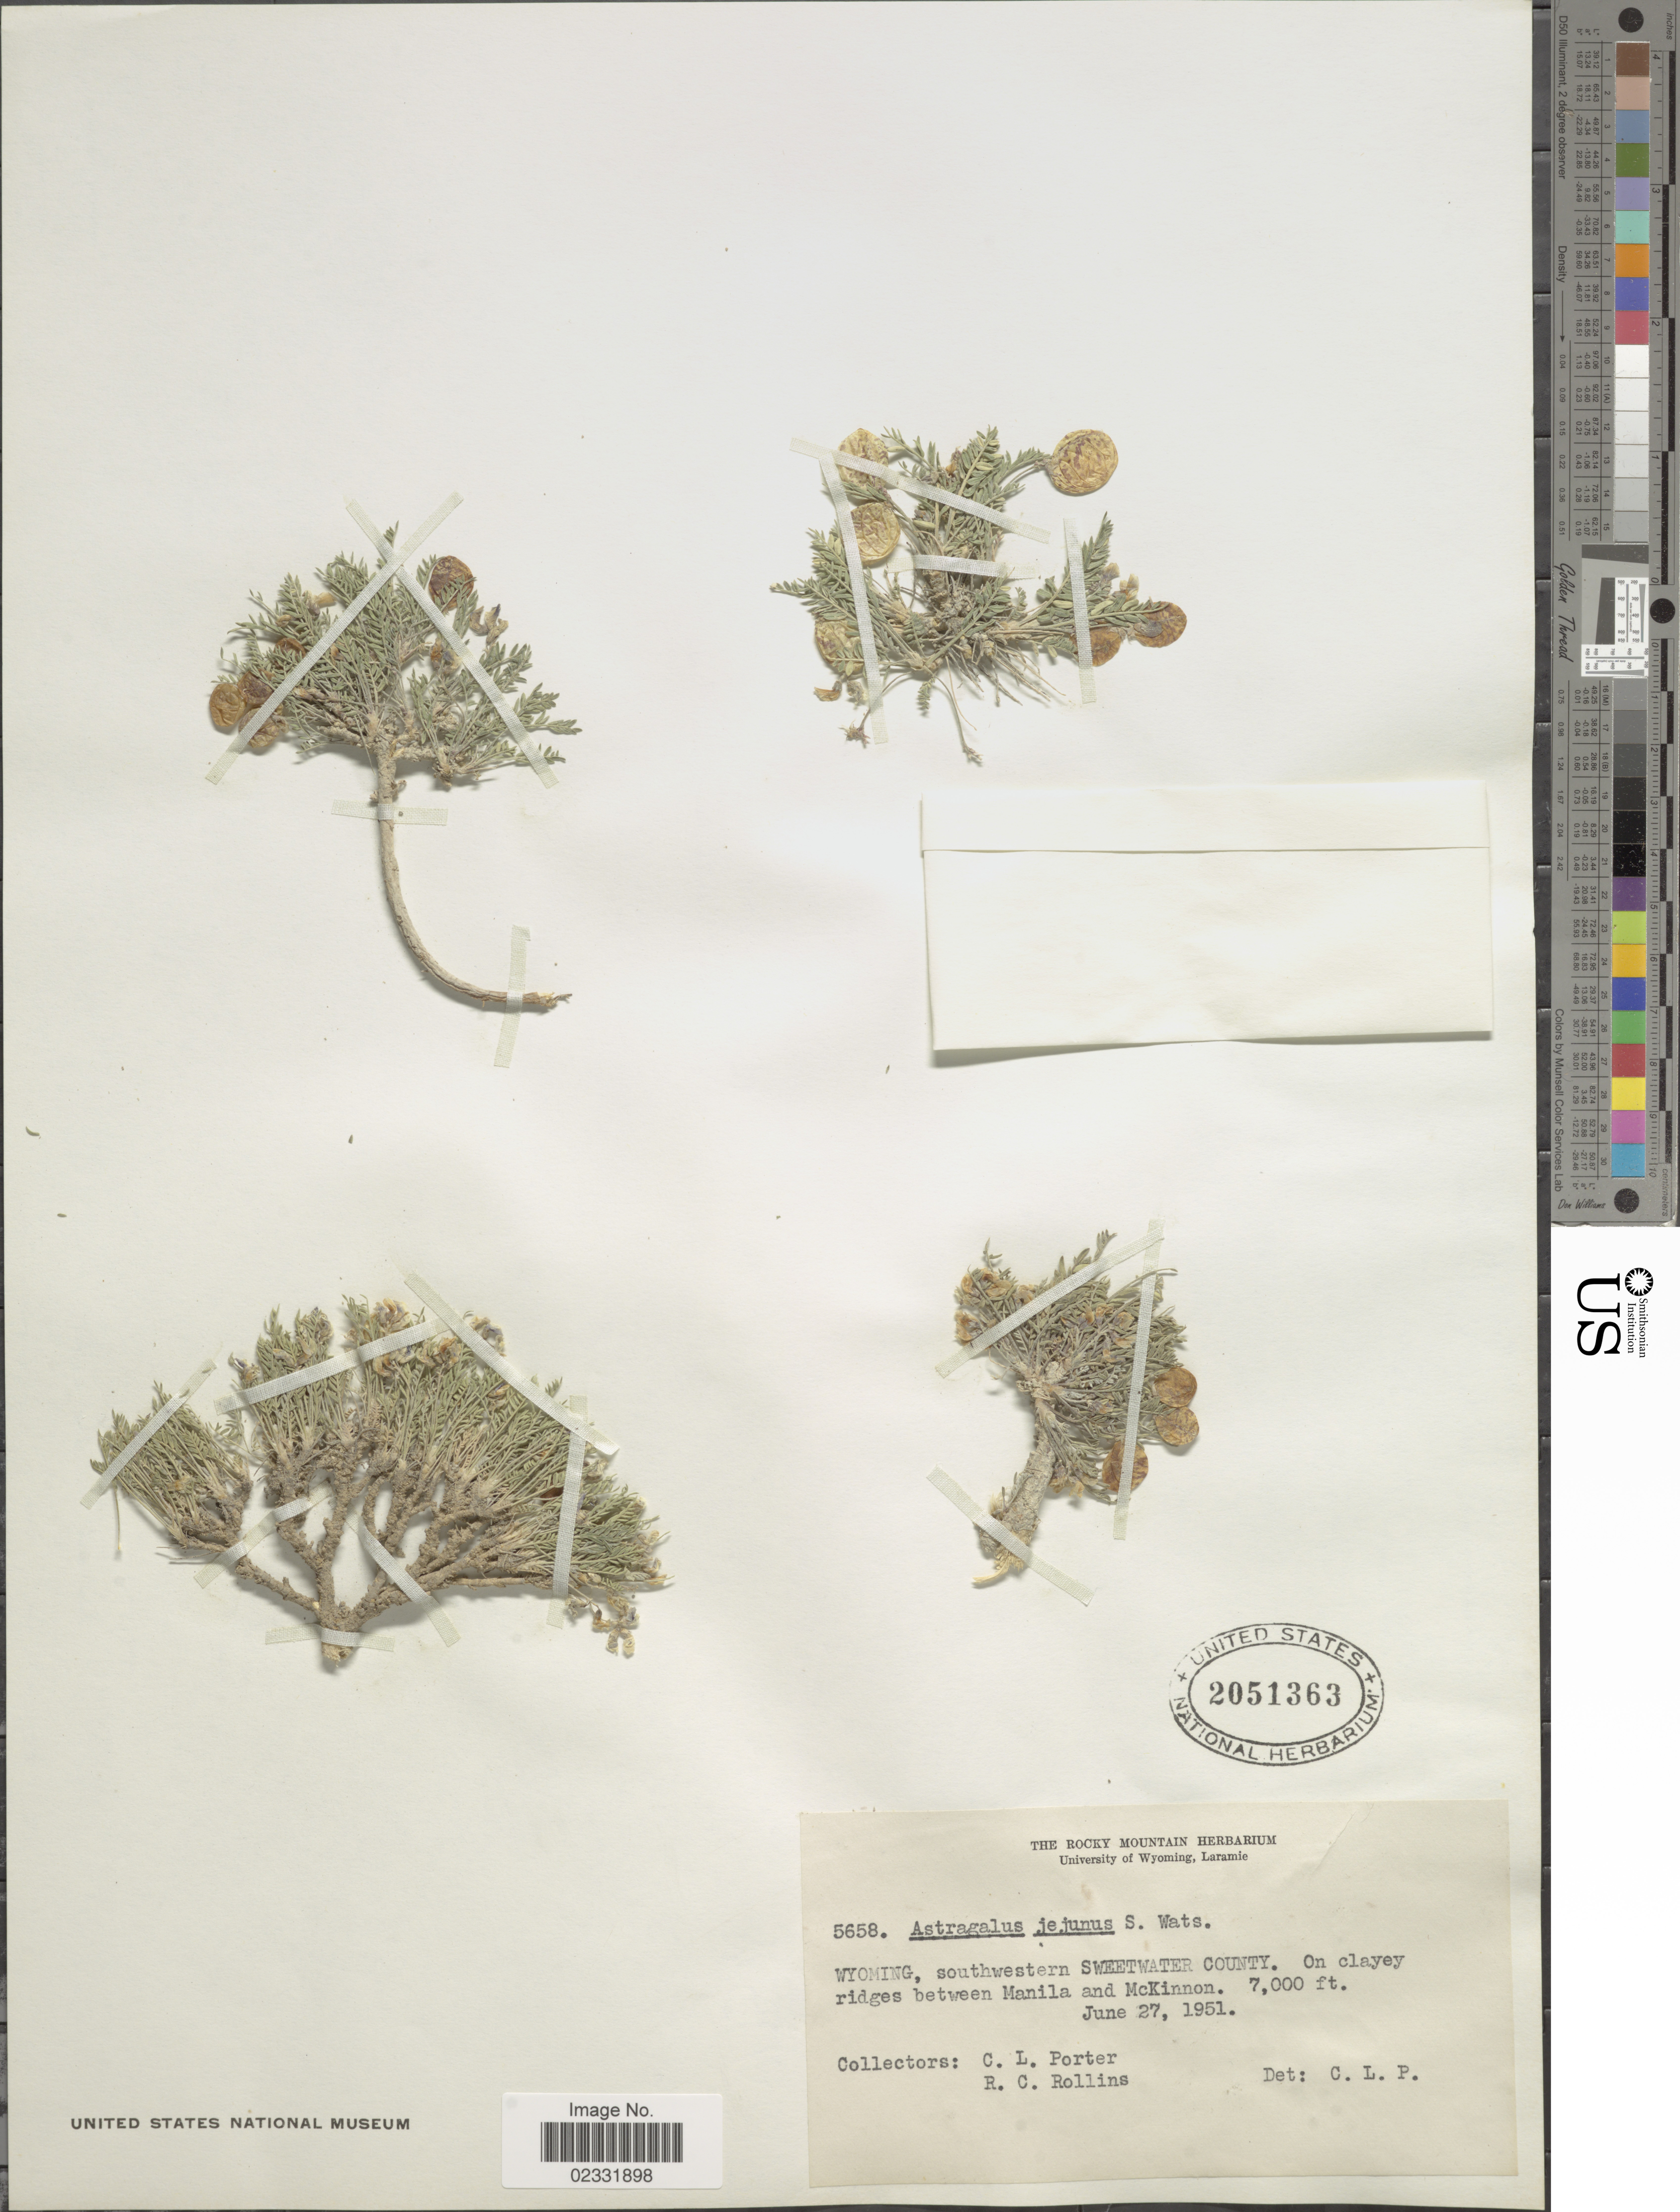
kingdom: Plantae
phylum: Tracheophyta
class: Magnoliopsida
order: Fabales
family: Fabaceae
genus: Astragalus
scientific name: Astragalus jejunus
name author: S. Watson in C. King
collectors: C. L. Porter & R. C. Rollins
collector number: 5658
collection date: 1951-06-27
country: United States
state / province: Wyoming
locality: Southwestern Sweetwater County. On clayey ridges between Manila and McKinnon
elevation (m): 2134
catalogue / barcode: US 2051363